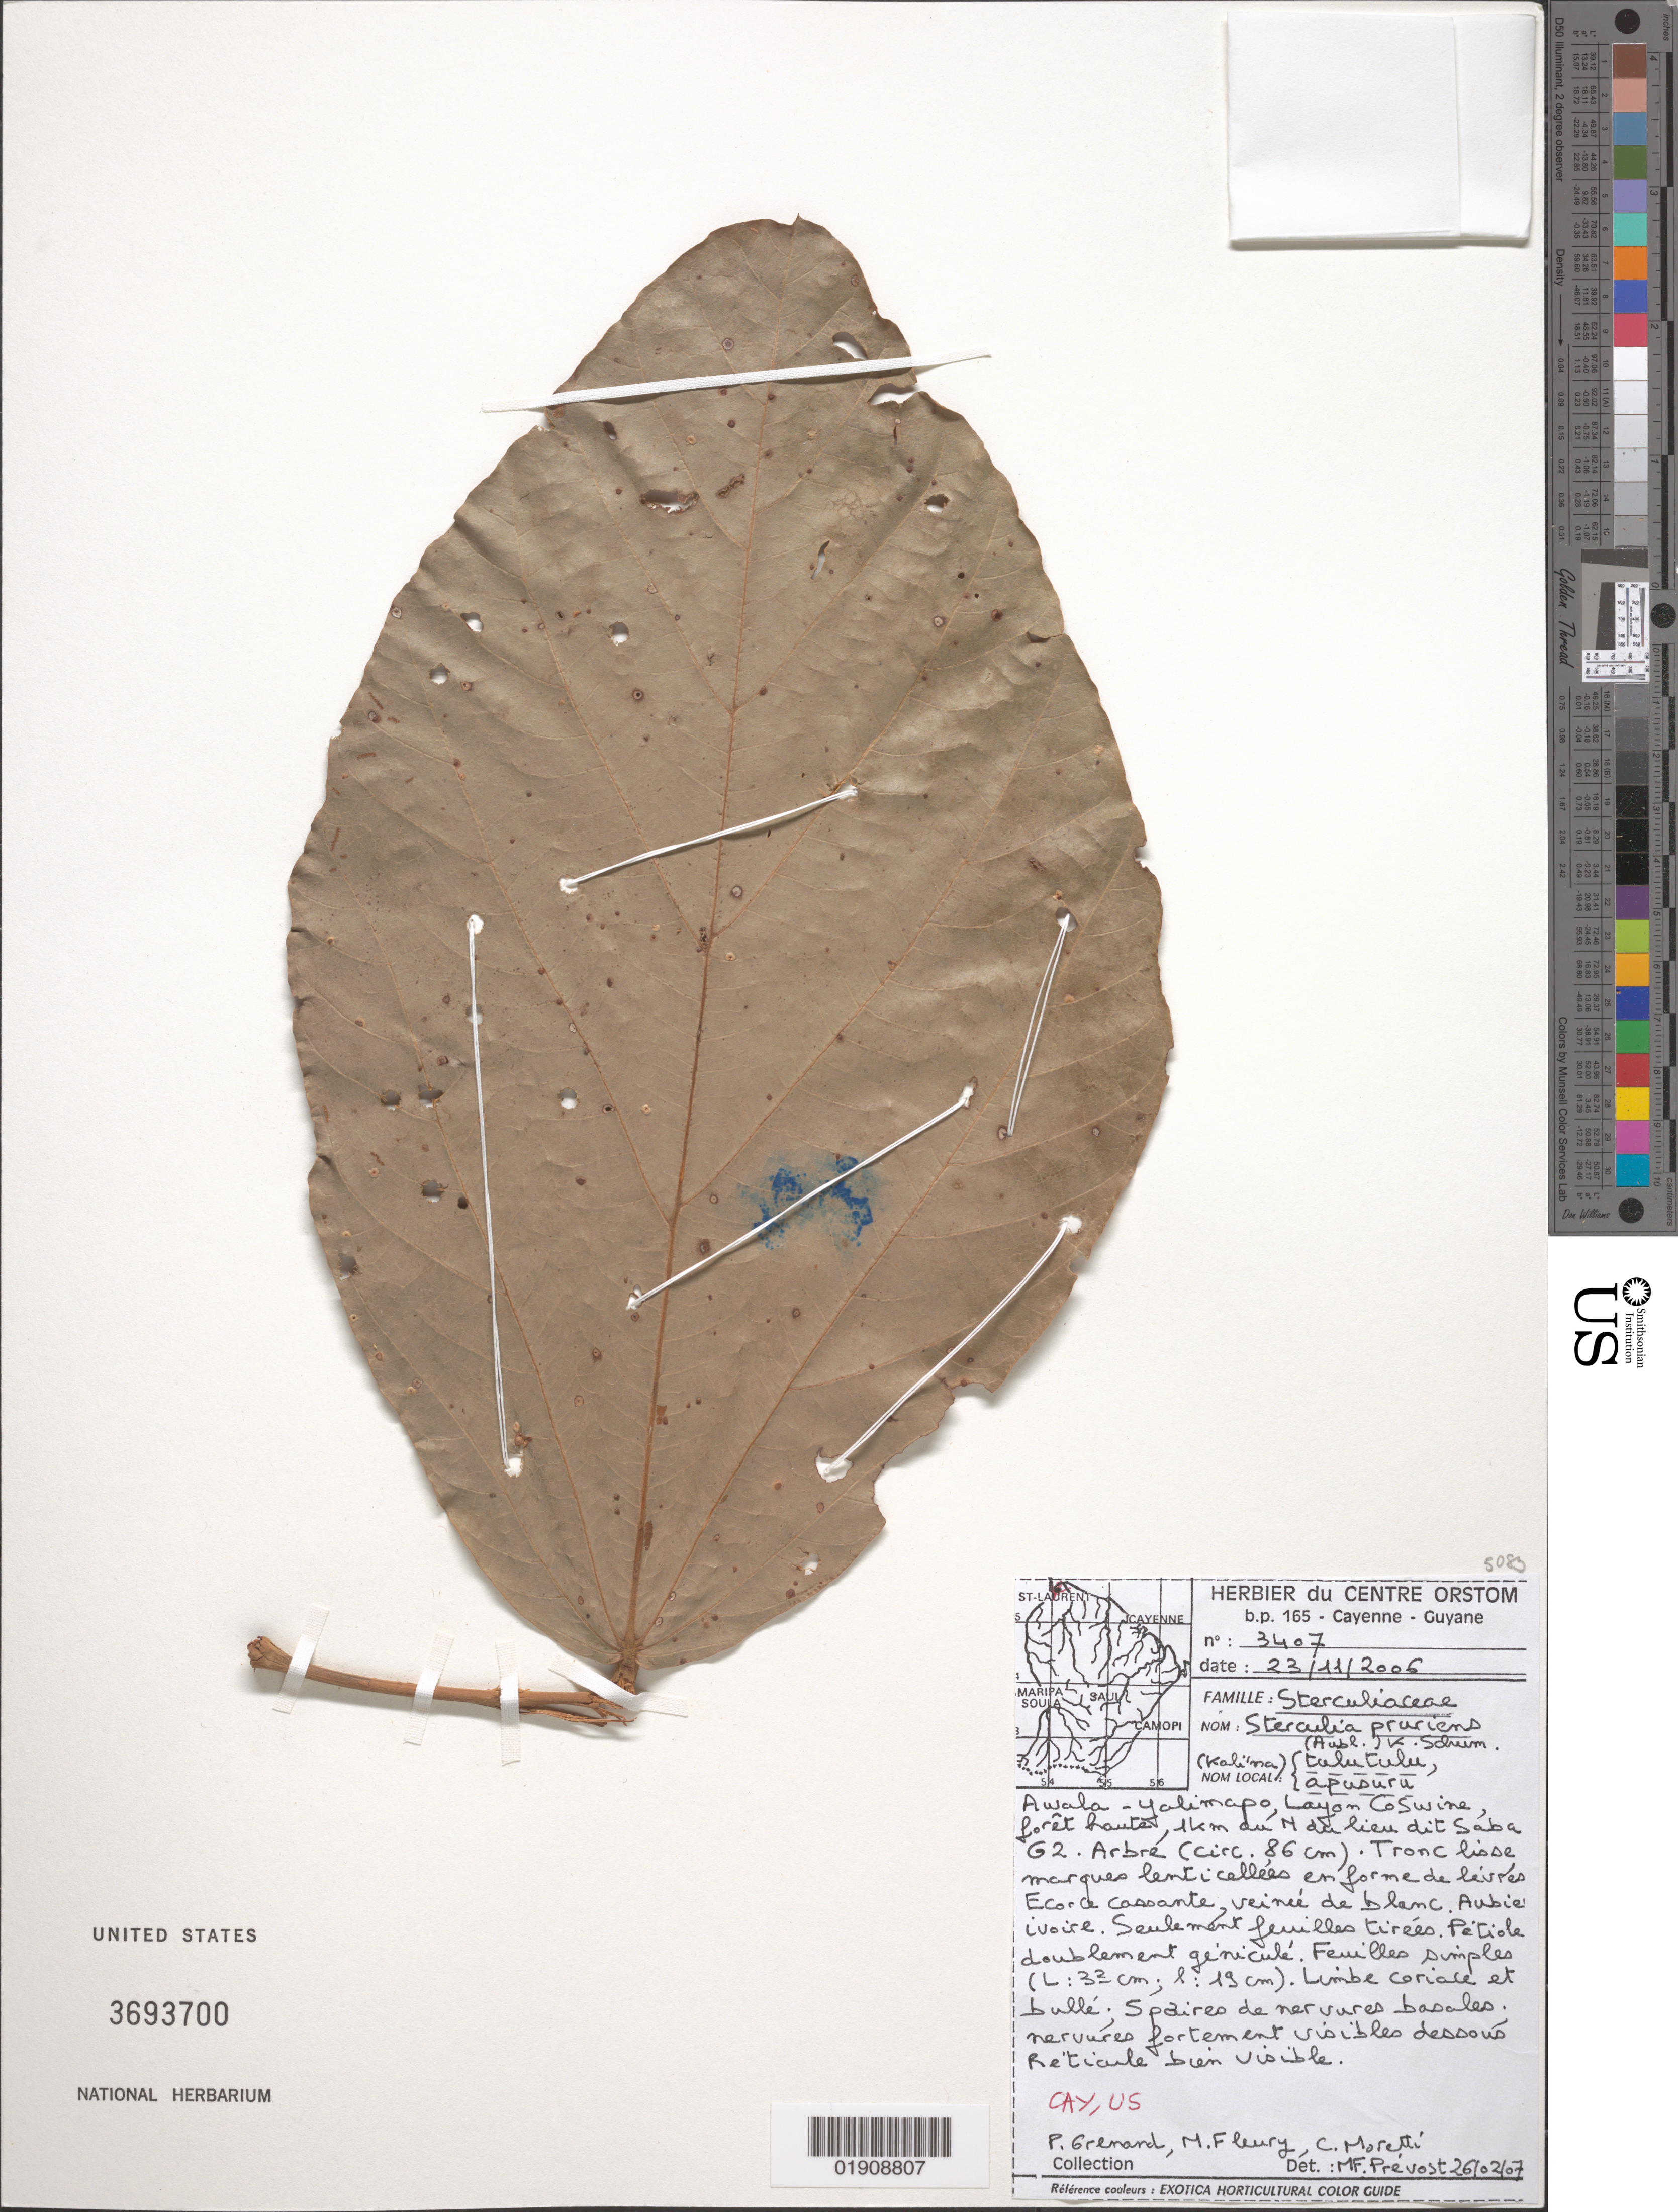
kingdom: Plantae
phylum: Tracheophyta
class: Magnoliopsida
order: Malvales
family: Malvaceae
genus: Sterculia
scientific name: Sterculia pruriens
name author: (Aubl.) K. Schum.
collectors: P. Grenand, M. Fleury & C. Moretti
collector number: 3407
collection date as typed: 23 November 2006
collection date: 2006-11-23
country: French Guiana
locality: Awala-Yalimapo, Layon Coswine foret haute, 1 km au N liendit Saba, H7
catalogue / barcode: US 3693700